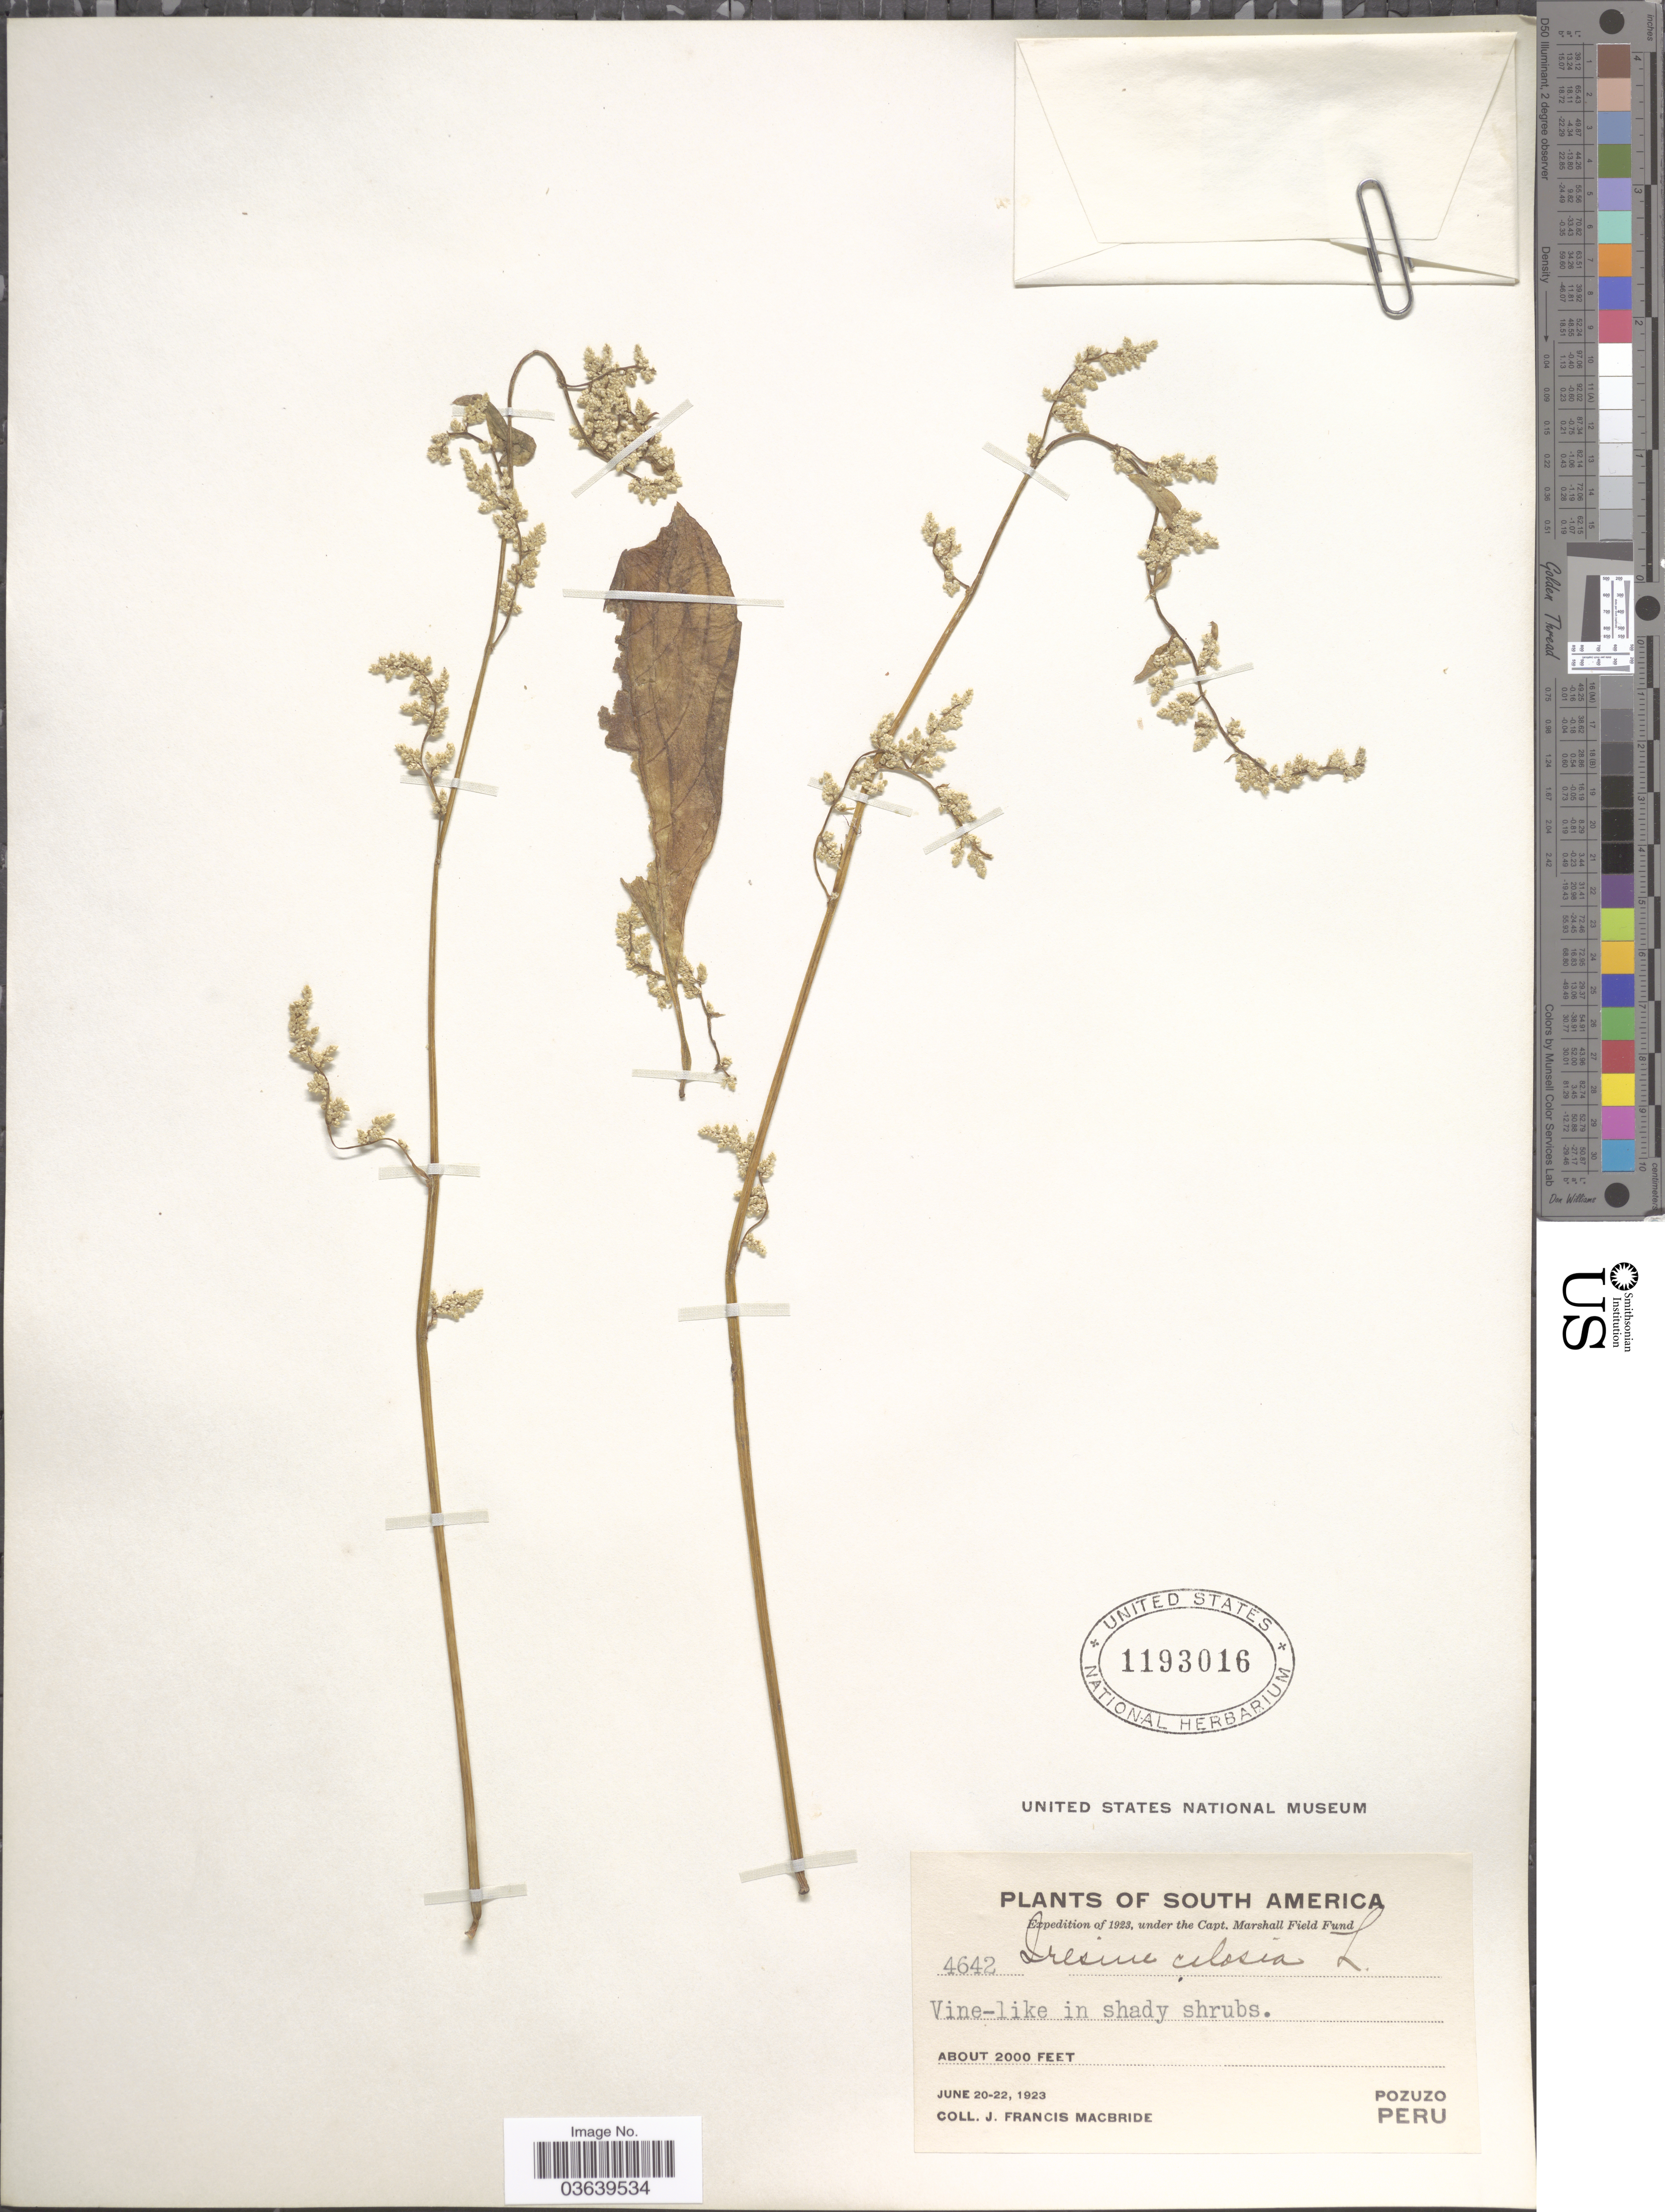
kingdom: Plantae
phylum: Tracheophyta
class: Magnoliopsida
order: Caryophyllales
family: Amaranthaceae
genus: Iresine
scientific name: Iresine celosia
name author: L.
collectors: J. F. Macbride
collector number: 4642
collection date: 1923-06-20/1923-06-22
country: Peru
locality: Pozuzo.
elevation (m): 610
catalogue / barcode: US 1193016